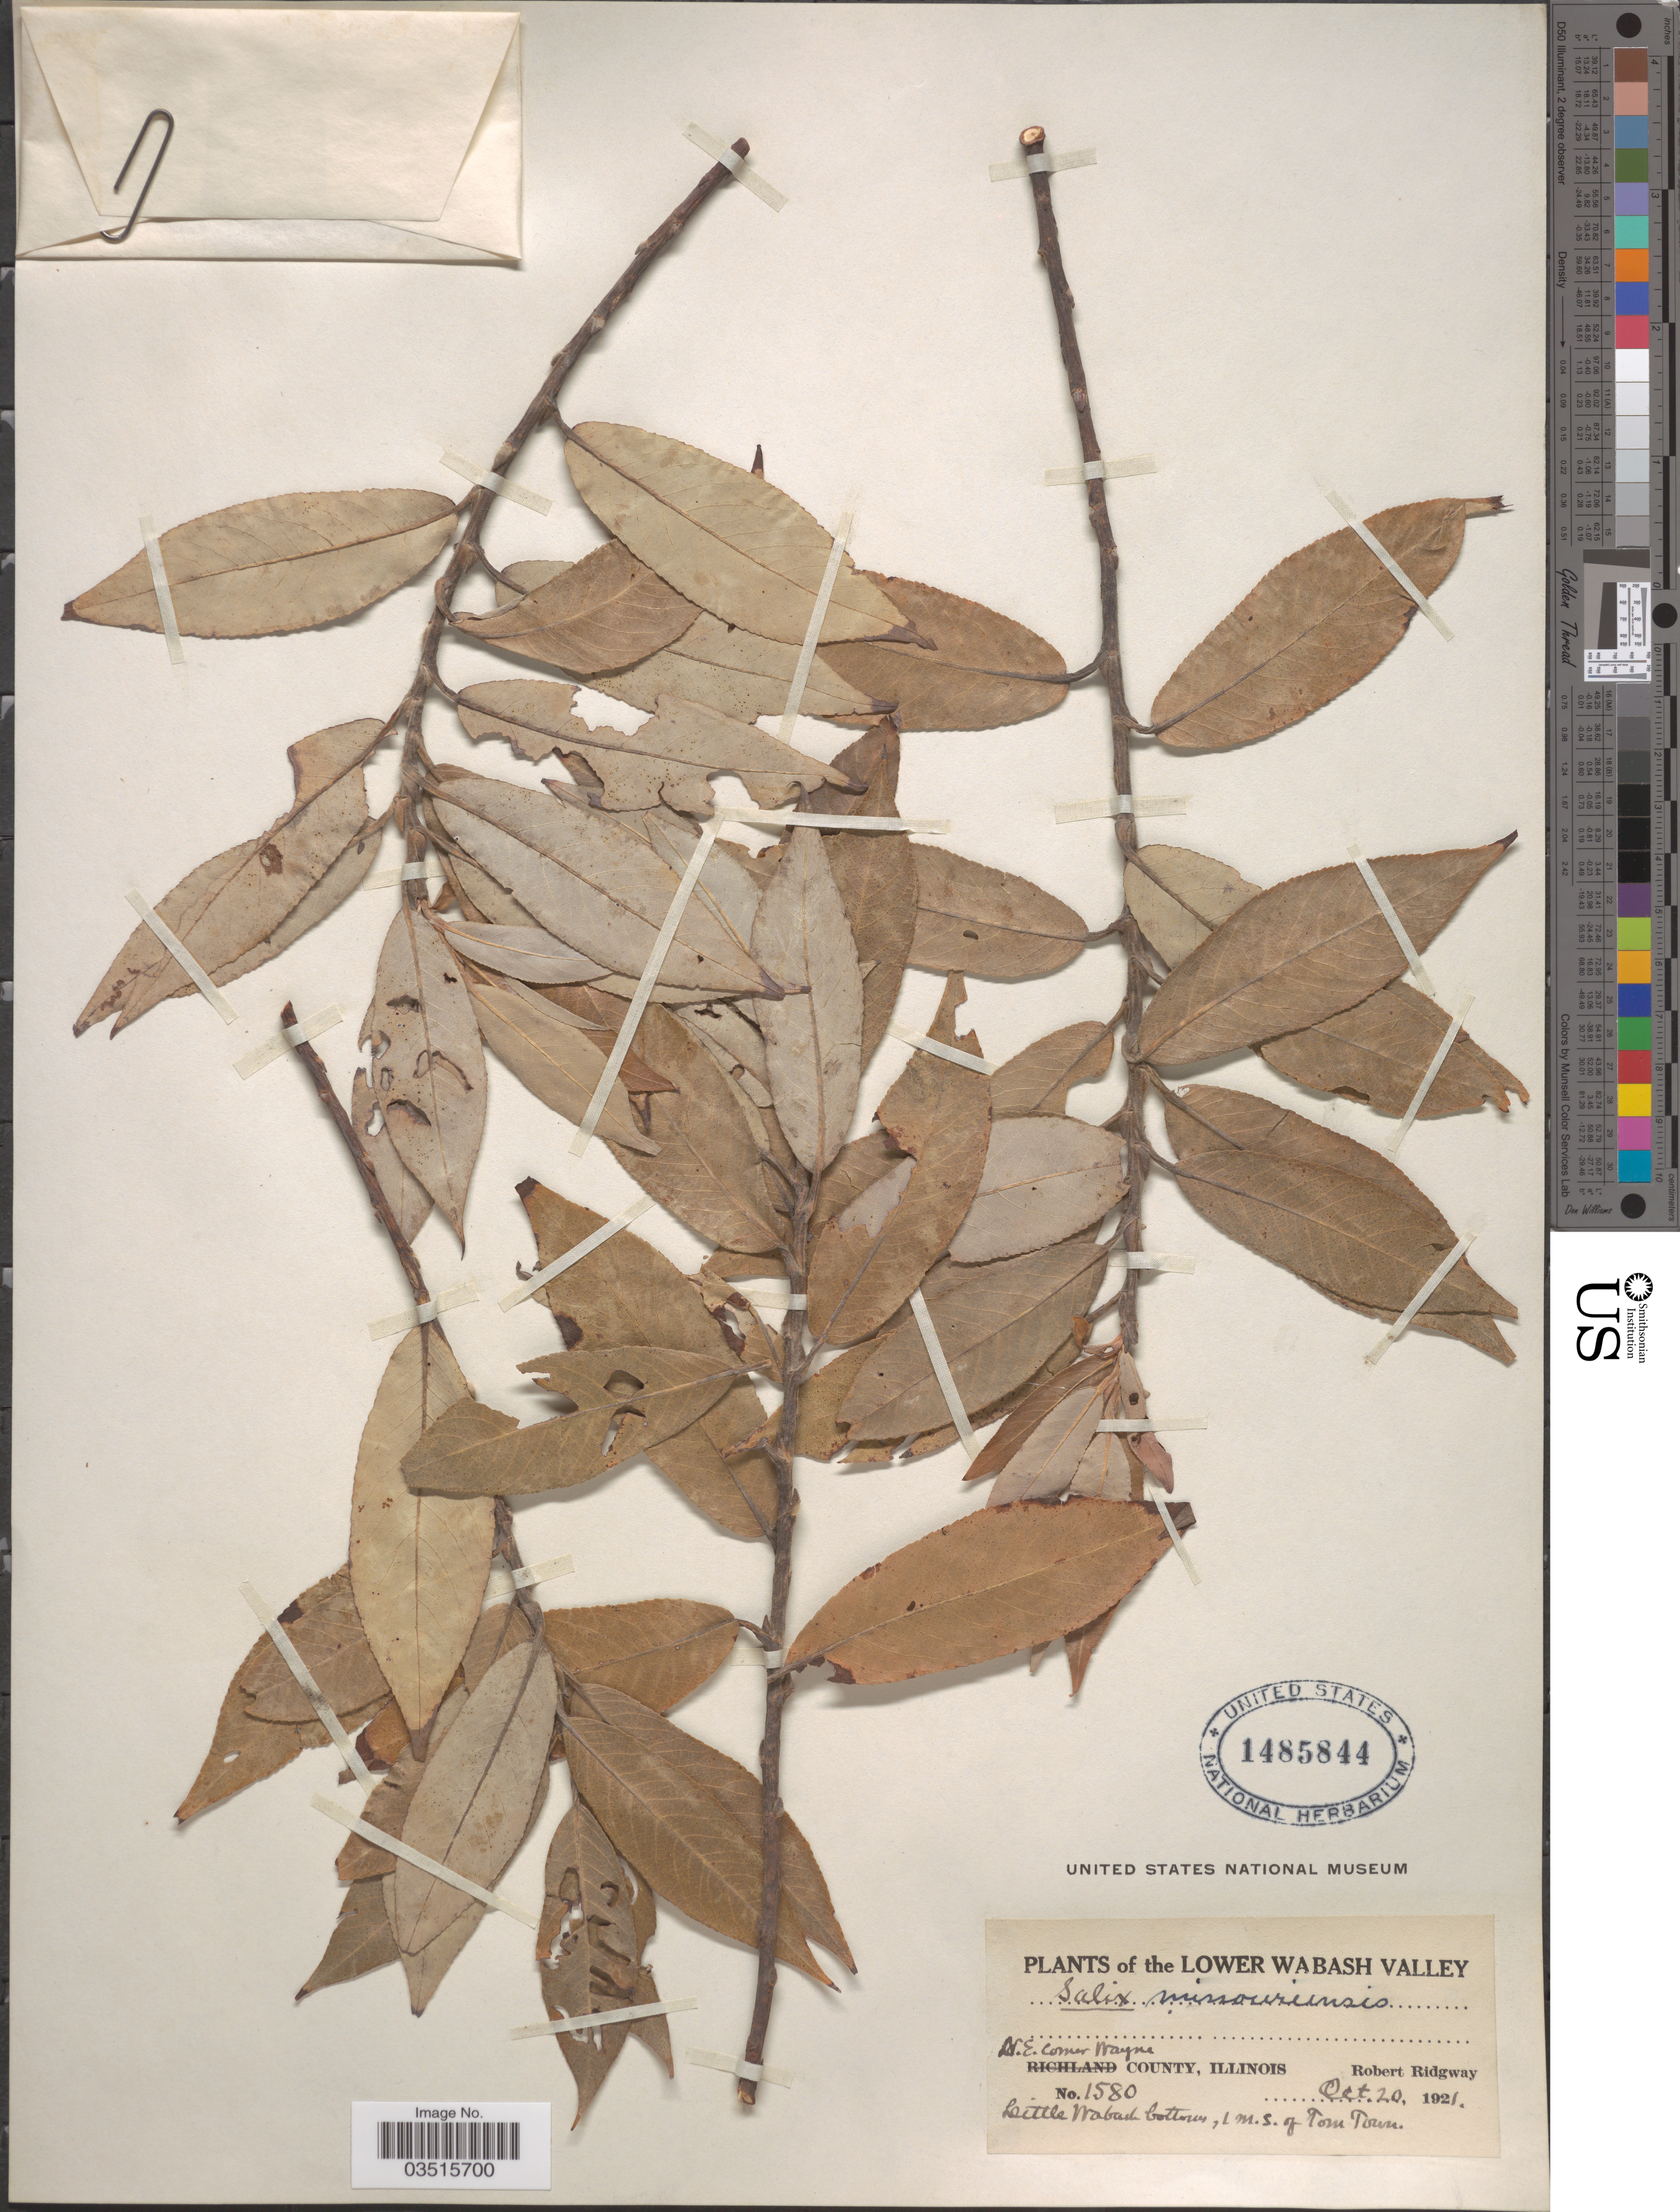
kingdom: Plantae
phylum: Tracheophyta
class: Magnoliopsida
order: Malpighiales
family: Salicaceae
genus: Salix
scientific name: Salix missouriensis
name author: Bebb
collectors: R. Ridgway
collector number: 1580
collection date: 1921-10-20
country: United States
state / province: Illinois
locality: The Lower Wabash Valley. N.E. corner Wayne County. Little Wabash bottoms, 1 m.s. of Tom Town.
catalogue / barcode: US 1485844